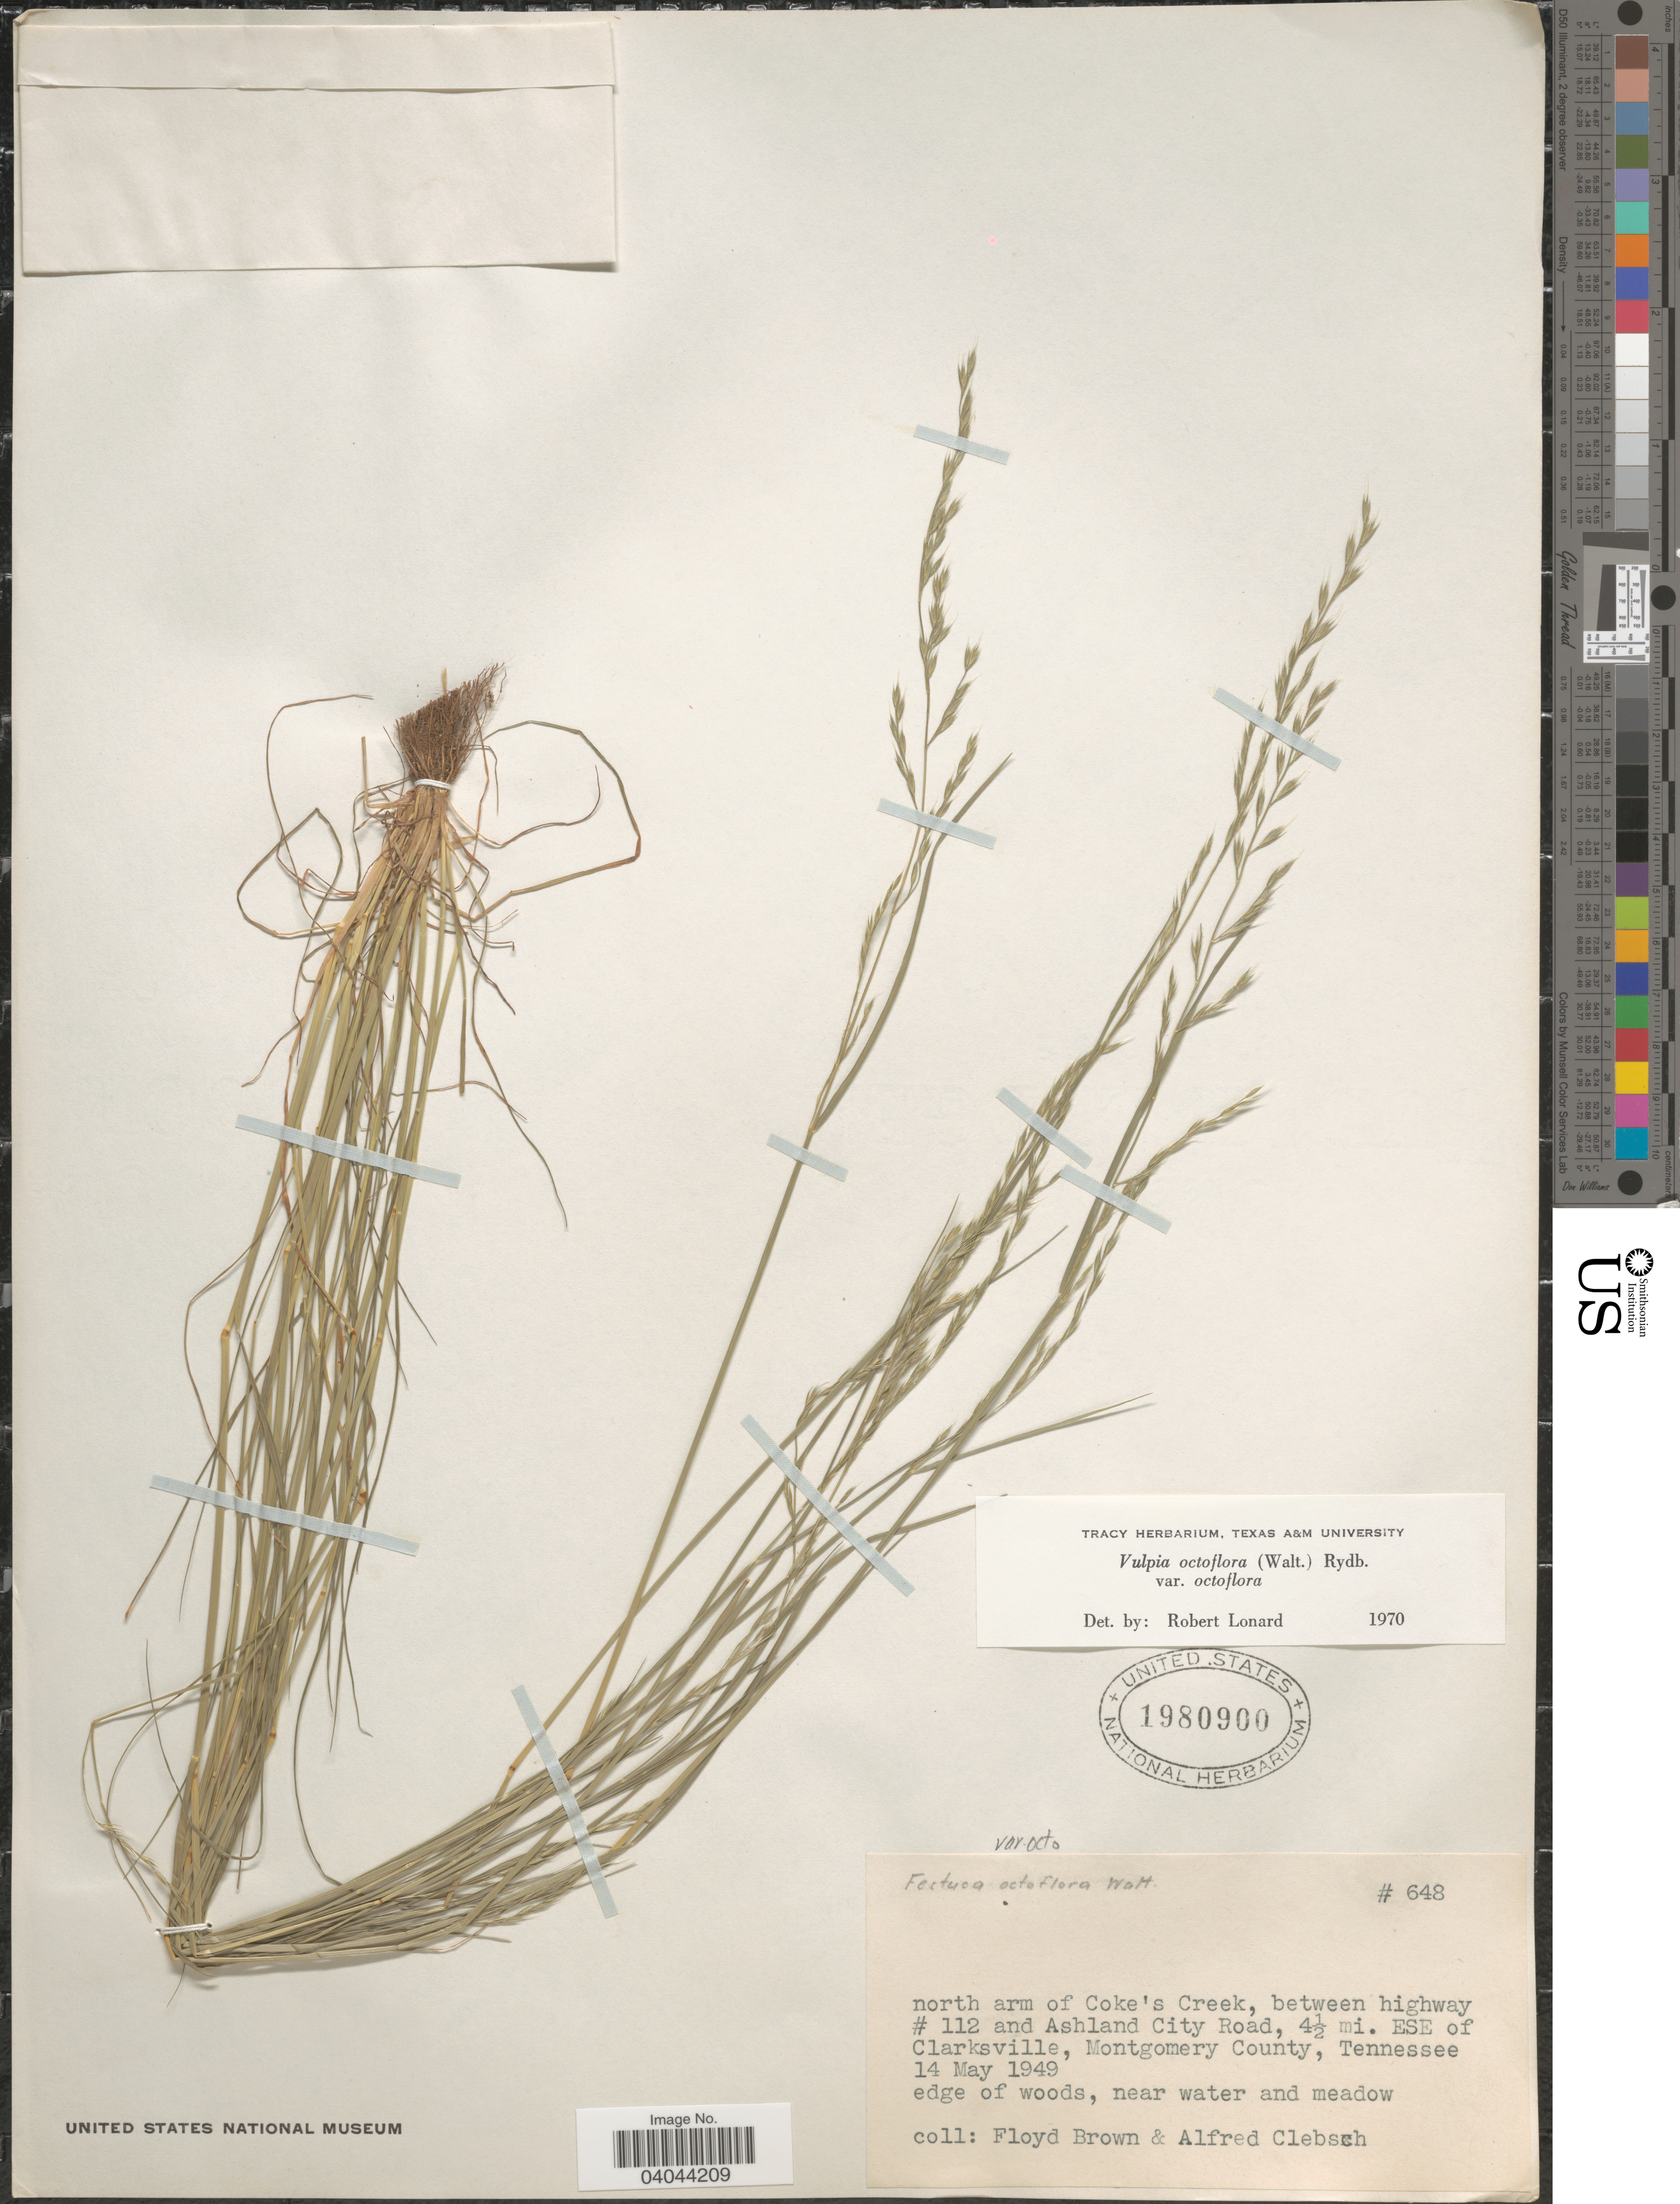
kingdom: Plantae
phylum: Tracheophyta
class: Liliopsida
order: Poales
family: Poaceae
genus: Festuca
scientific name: Festuca octoflora var. octoflora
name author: Walter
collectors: F. Brown & A. Clebsch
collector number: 648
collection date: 1949-05-14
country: United States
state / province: Tennessee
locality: North arm of Coke's Creek, between highway # 112 and Ashland City Road, 4½ mi. ESE of Clarksville, Montgomery County.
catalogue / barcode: US 1980900